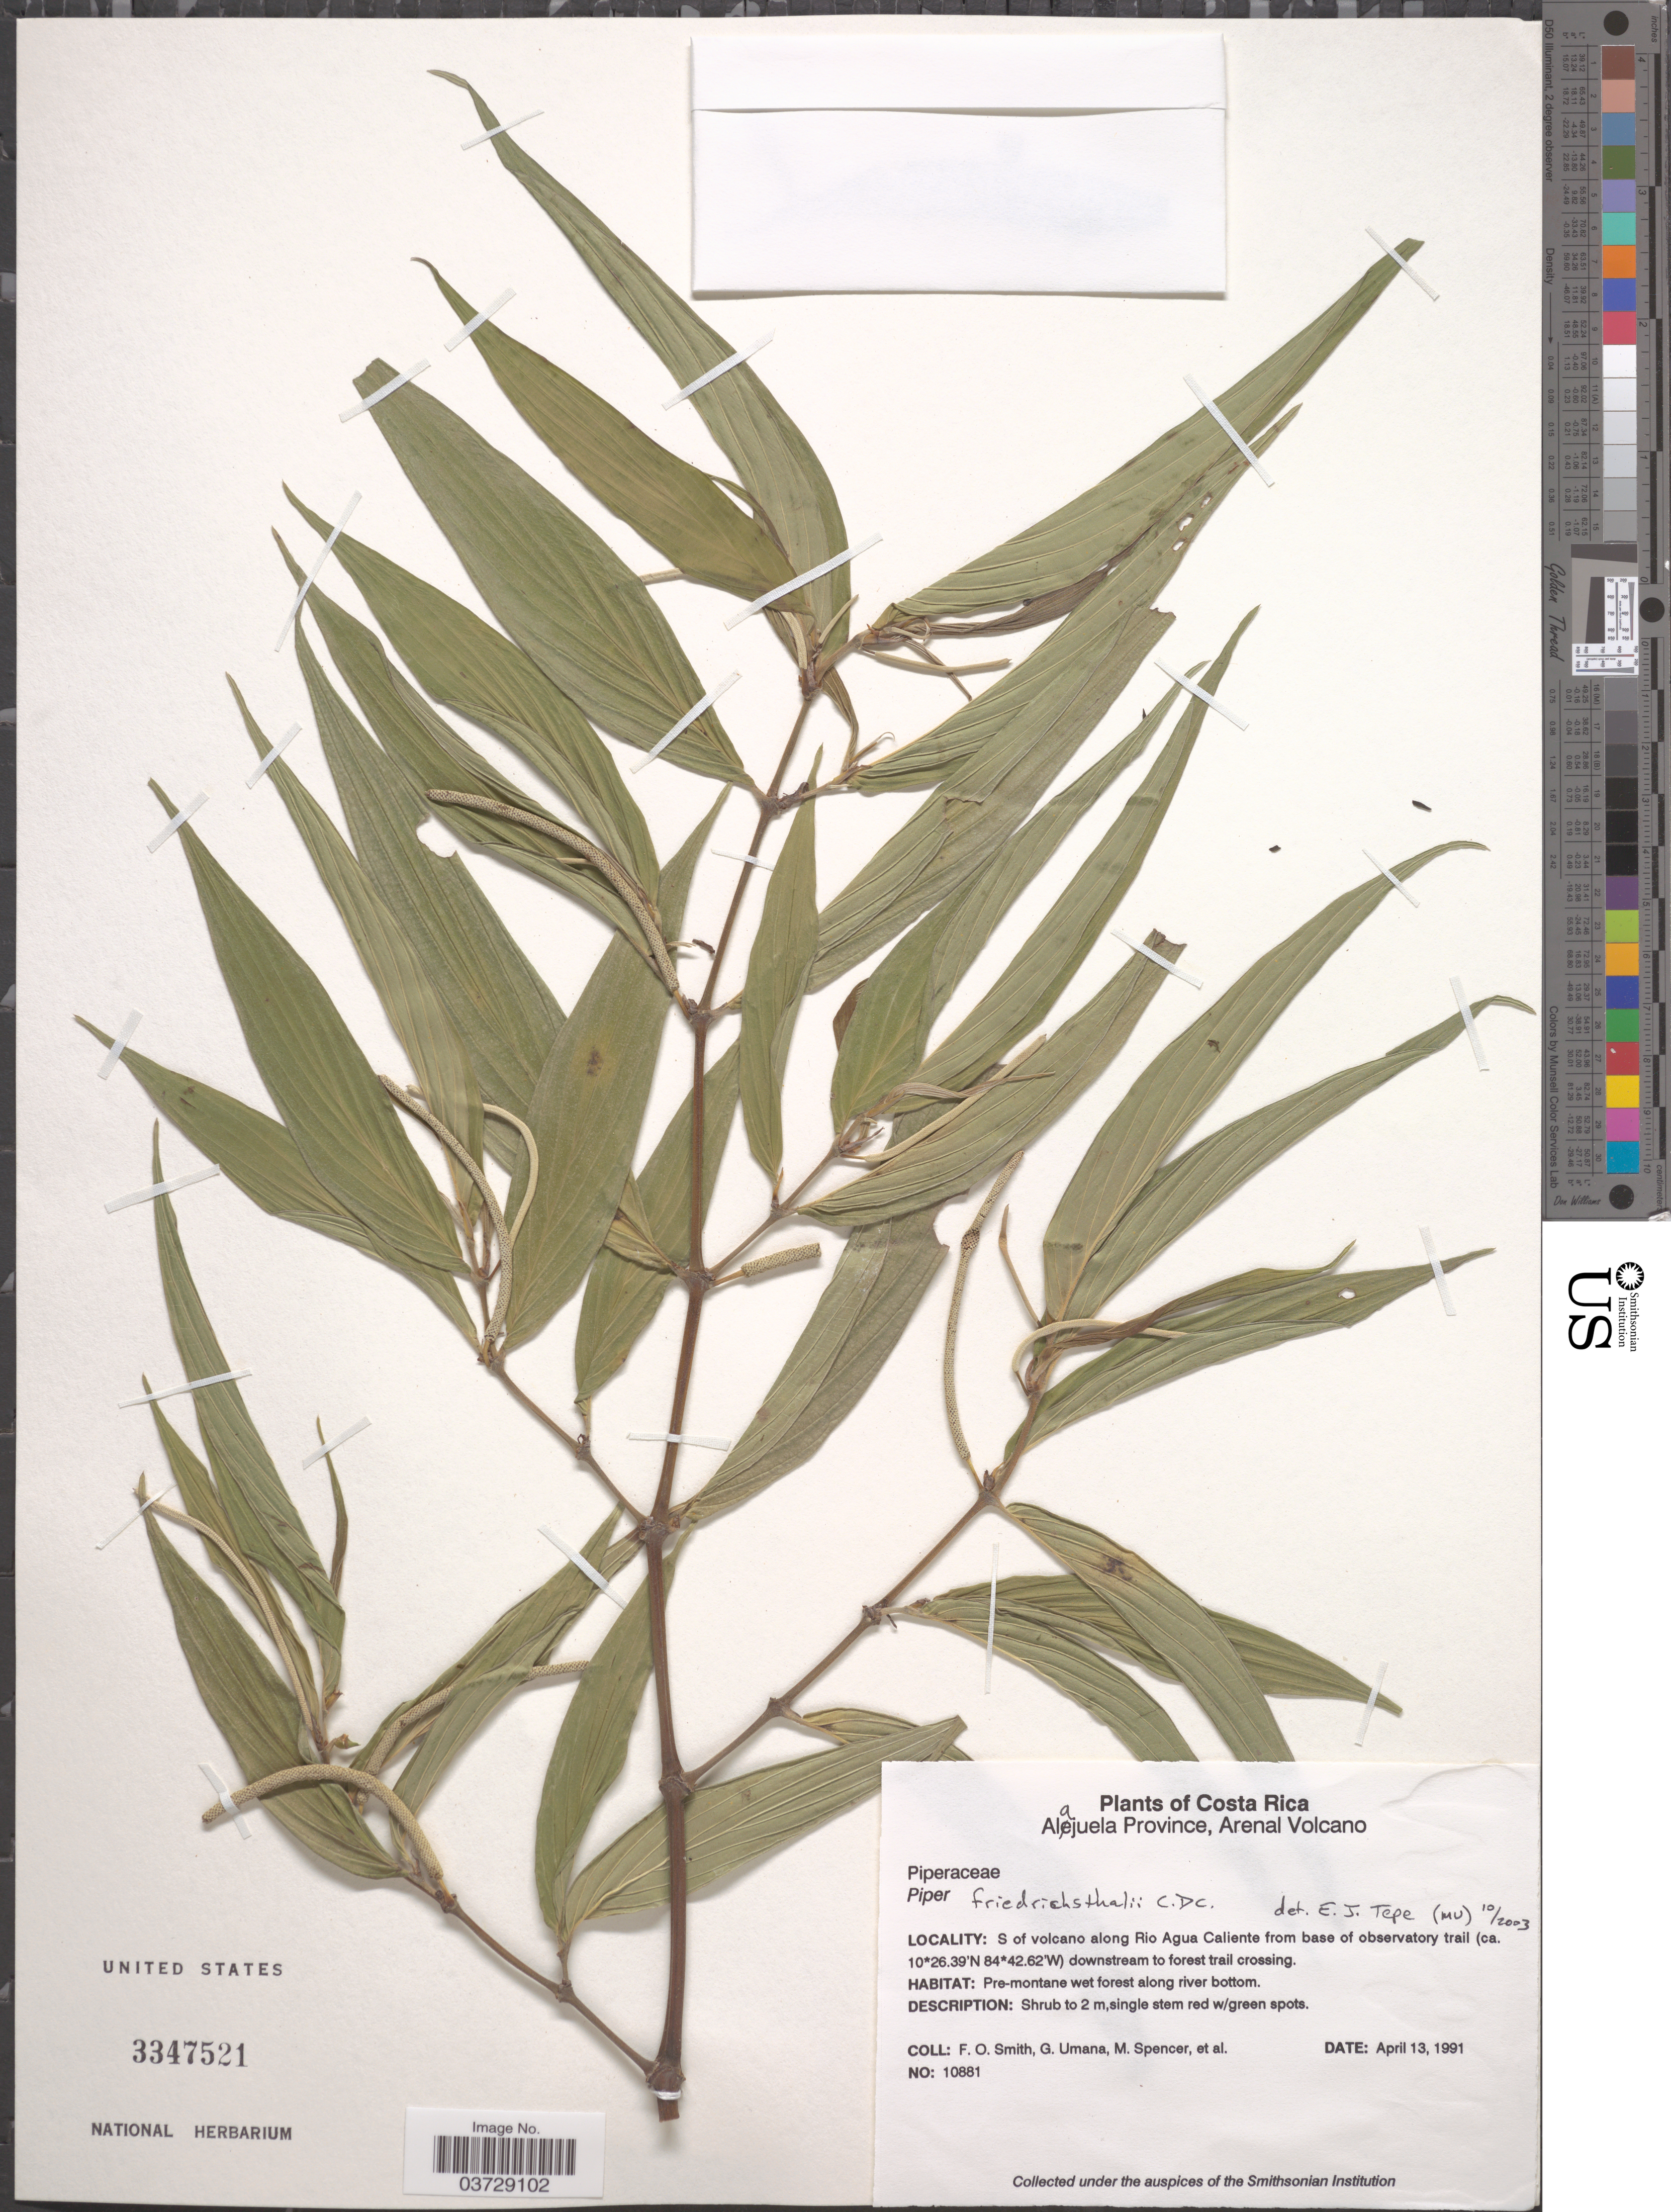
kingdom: Plantae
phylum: Tracheophyta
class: Magnoliopsida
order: Piperales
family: Piperaceae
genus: Piper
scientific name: Piper friedrichsthalii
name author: C. DC.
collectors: F. Smith, G. Umana, M. Spencer & et al.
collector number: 10881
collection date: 1991-04-13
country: Costa Rica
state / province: Alajuela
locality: Arenal Volcano. S of volcano along Rio Agua Caliente from base of observatory trail downstream to forest trail crossing.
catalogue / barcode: US 3347521